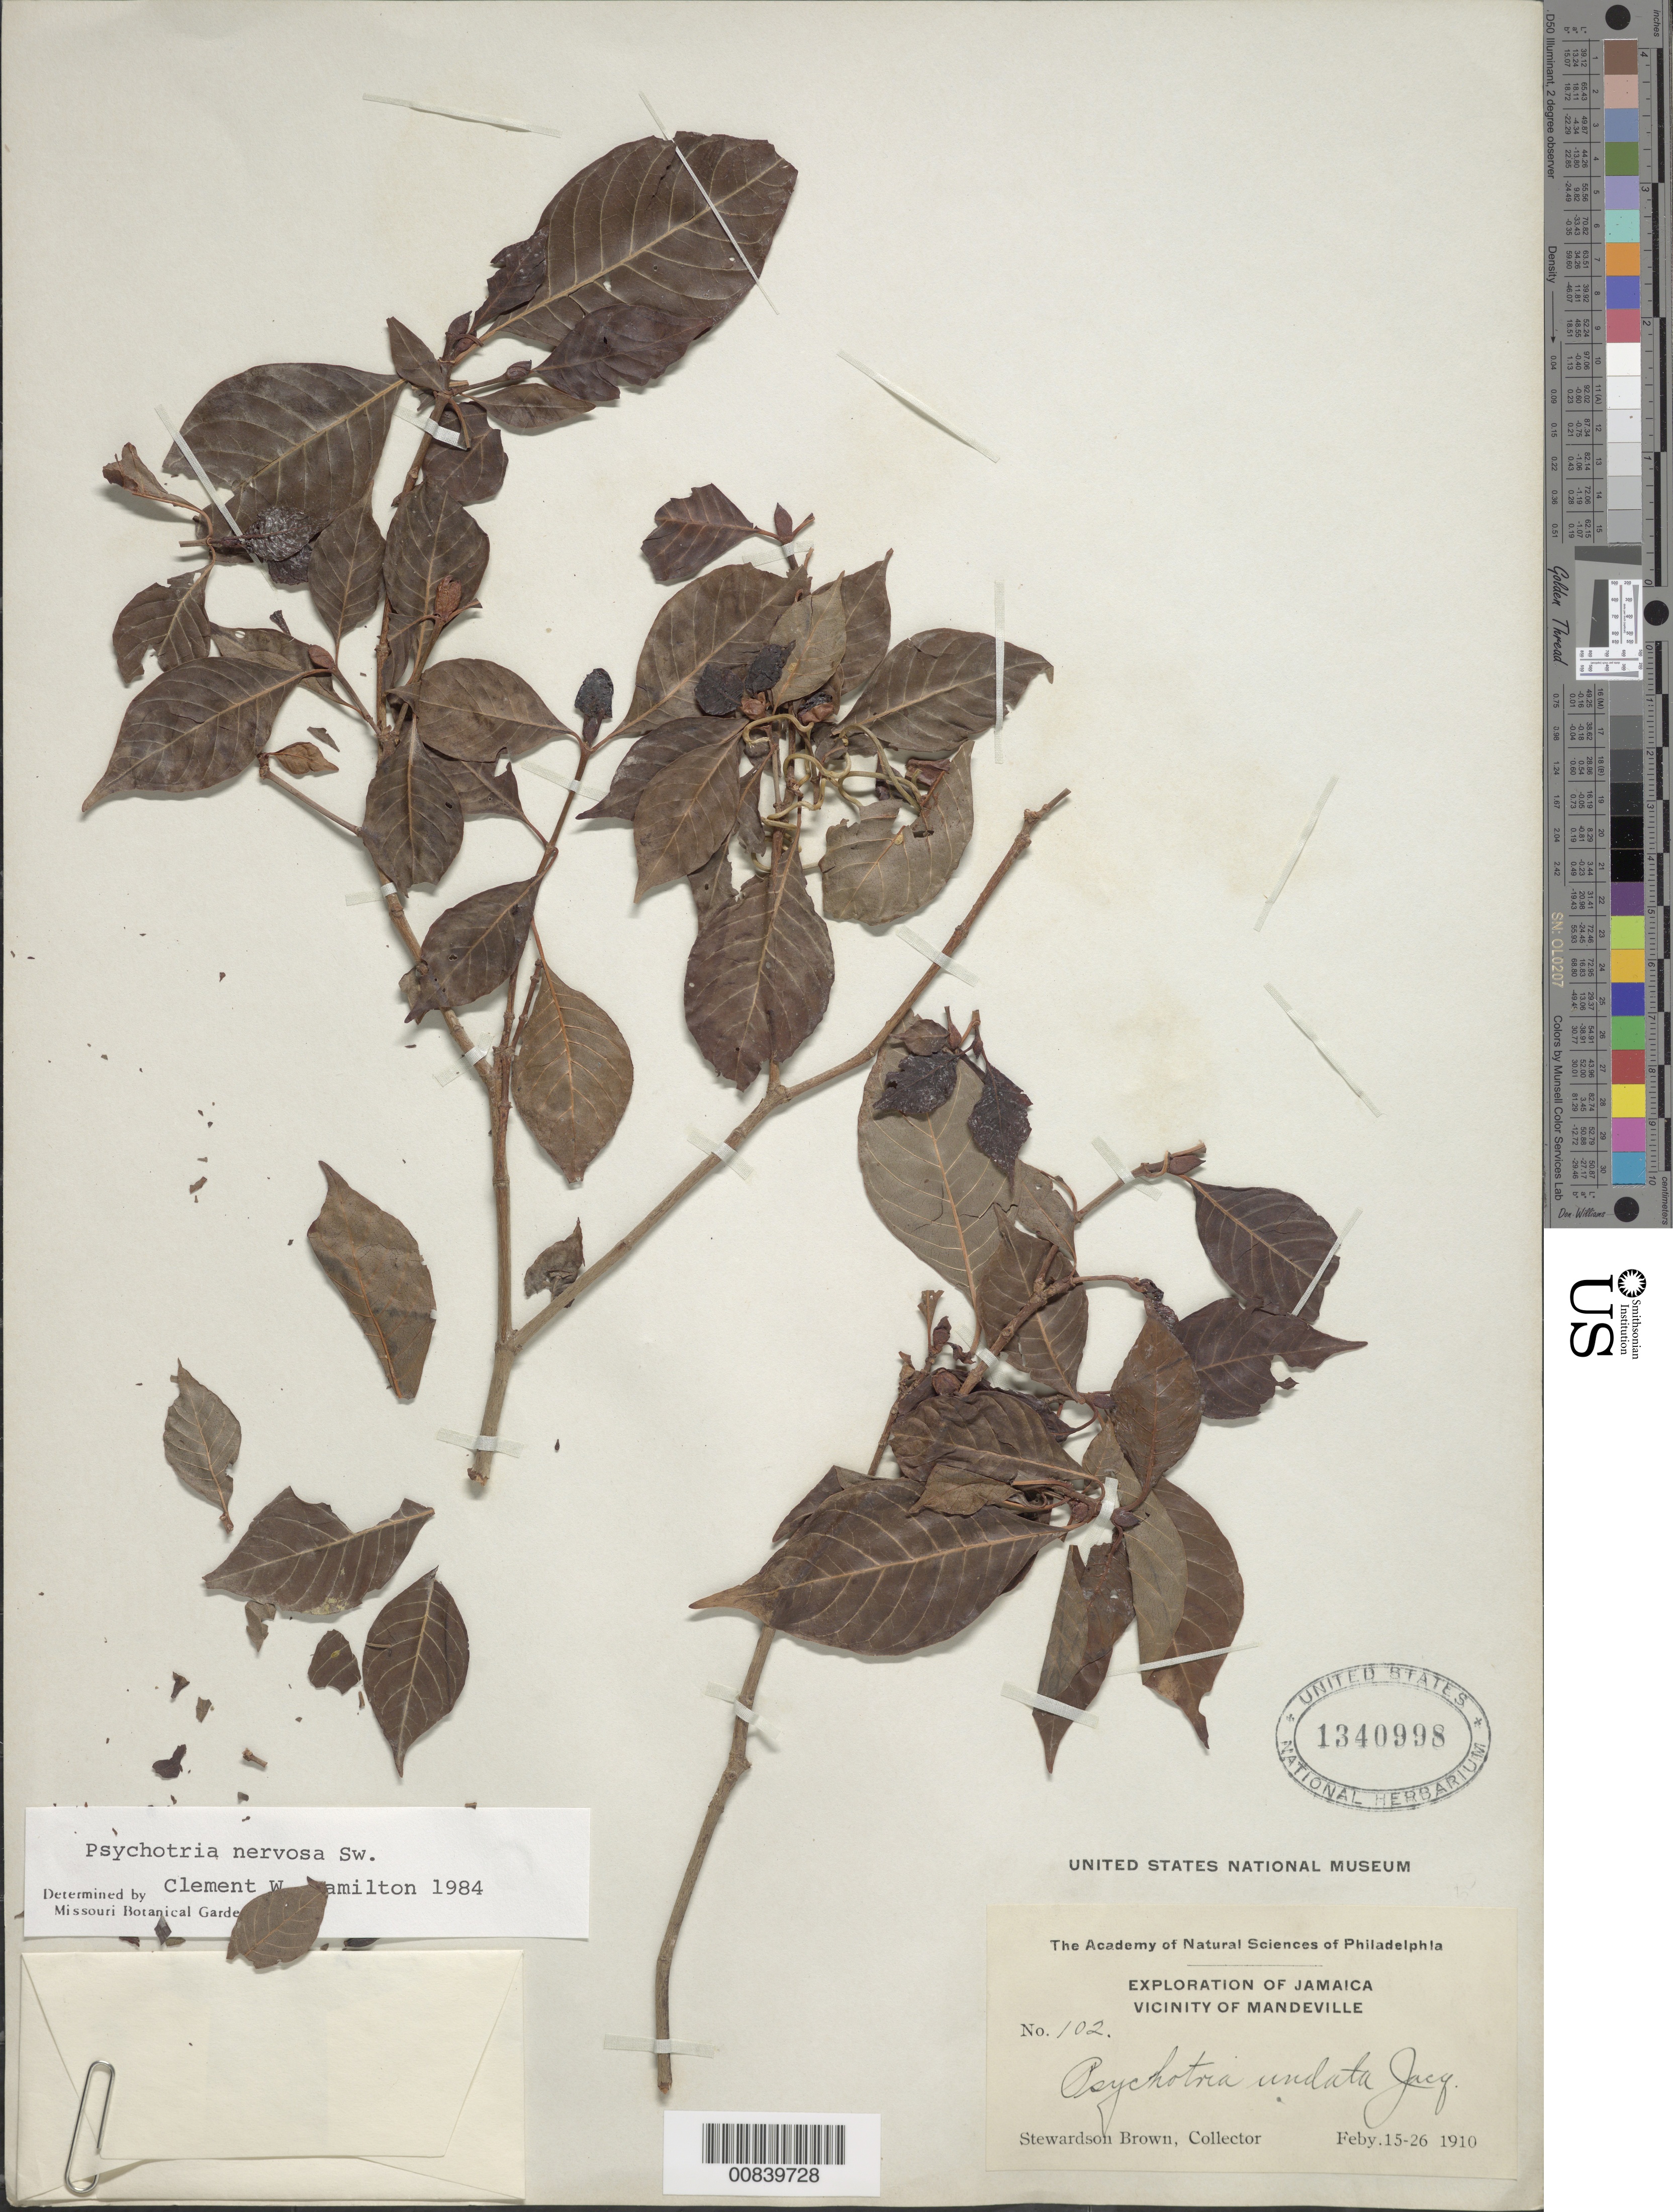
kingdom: Plantae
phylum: Tracheophyta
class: Magnoliopsida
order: Gentianales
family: Rubiaceae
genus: Psychotria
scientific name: Psychotria nervosa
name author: Sw.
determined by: Hamilton, C. W.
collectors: S. Brown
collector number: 102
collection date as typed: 15 Feb 1910 to 21 Feb 1910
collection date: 1910-02-15/1910-02-21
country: Jamaica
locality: Vicinity of Mandeville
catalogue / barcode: US 1340998